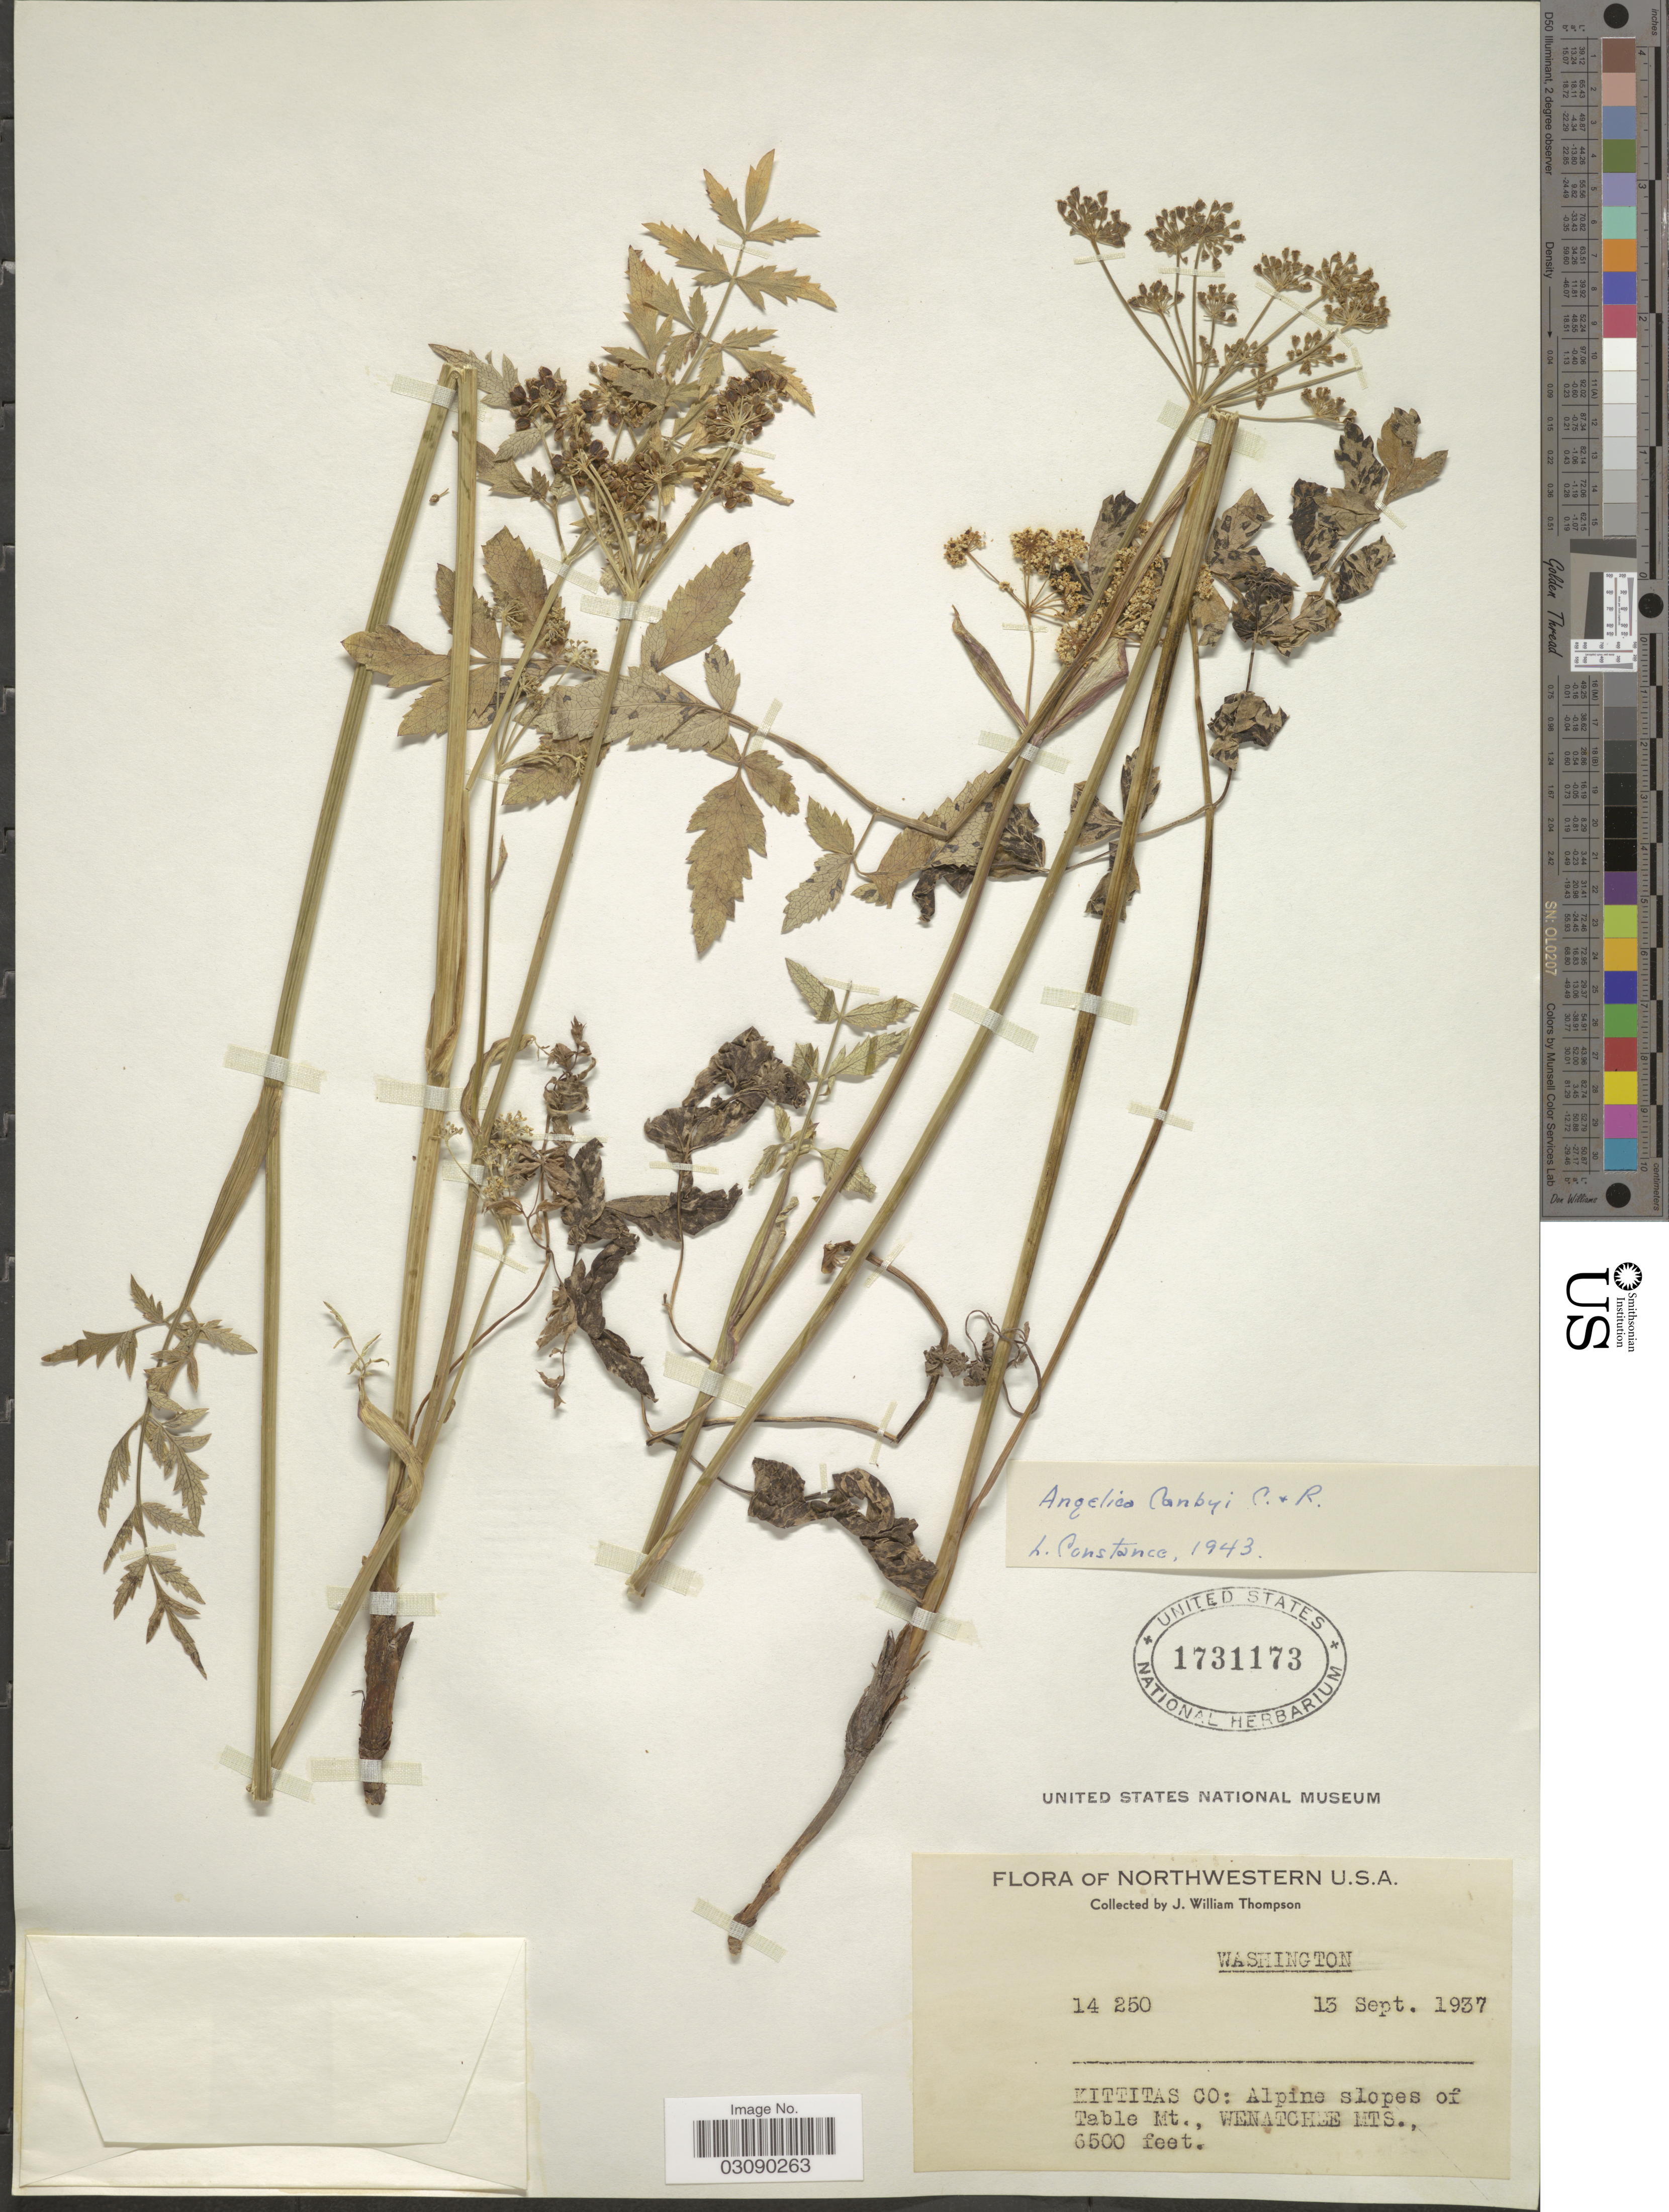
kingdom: Plantae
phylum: Tracheophyta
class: Magnoliopsida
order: Apiales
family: Apiaceae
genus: Angelica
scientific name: Angelica canbyi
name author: J.M. Coult. & Rose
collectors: J. W. Thompson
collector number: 14250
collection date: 1937-09-13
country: United States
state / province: Washington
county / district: Kittitas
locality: Northwestern, Kittitas Co: Alpine slopes of Table Mt., Wenatchee Mts.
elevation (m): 1981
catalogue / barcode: US 1731173